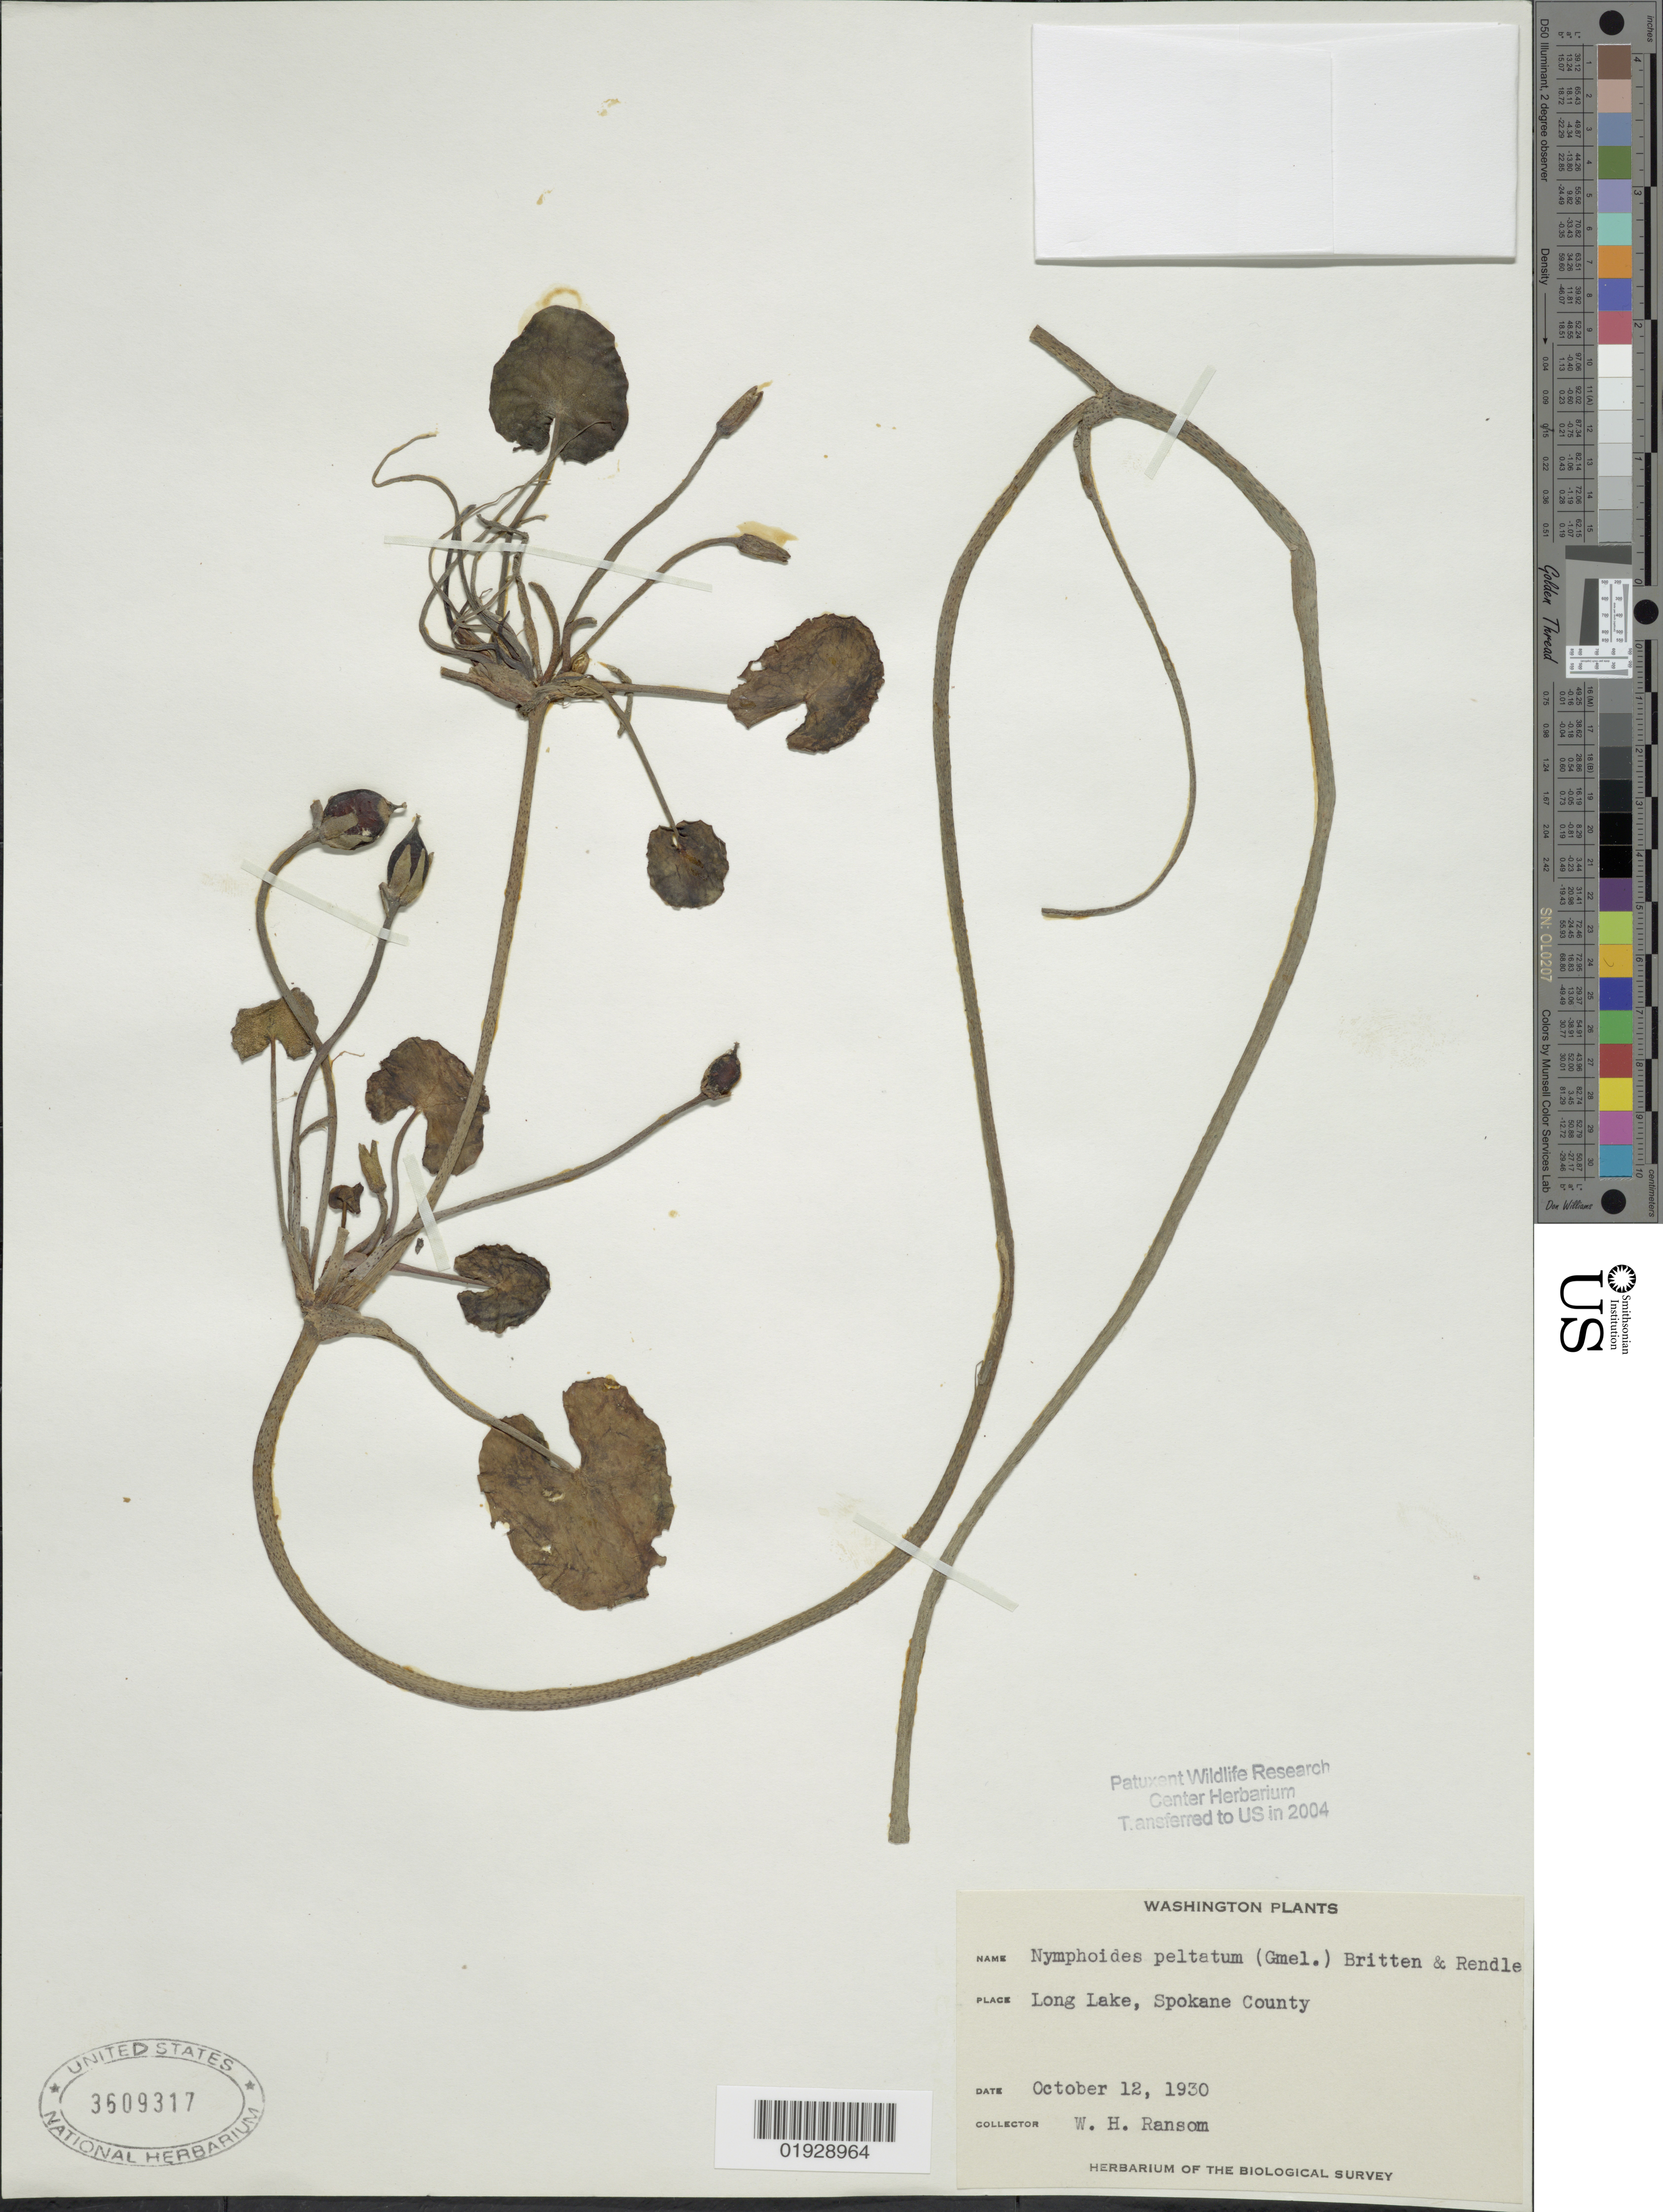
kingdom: Plantae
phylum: Tracheophyta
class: Magnoliopsida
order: Asterales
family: Menyanthaceae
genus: Nymphoides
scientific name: Nymphoides peltata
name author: (J.F. Gmel.) Britton & Rendle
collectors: W. Ransom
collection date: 1930-10-12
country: United States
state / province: Washington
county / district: Spokane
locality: Long Lake, Spokane County.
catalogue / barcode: US 3609317